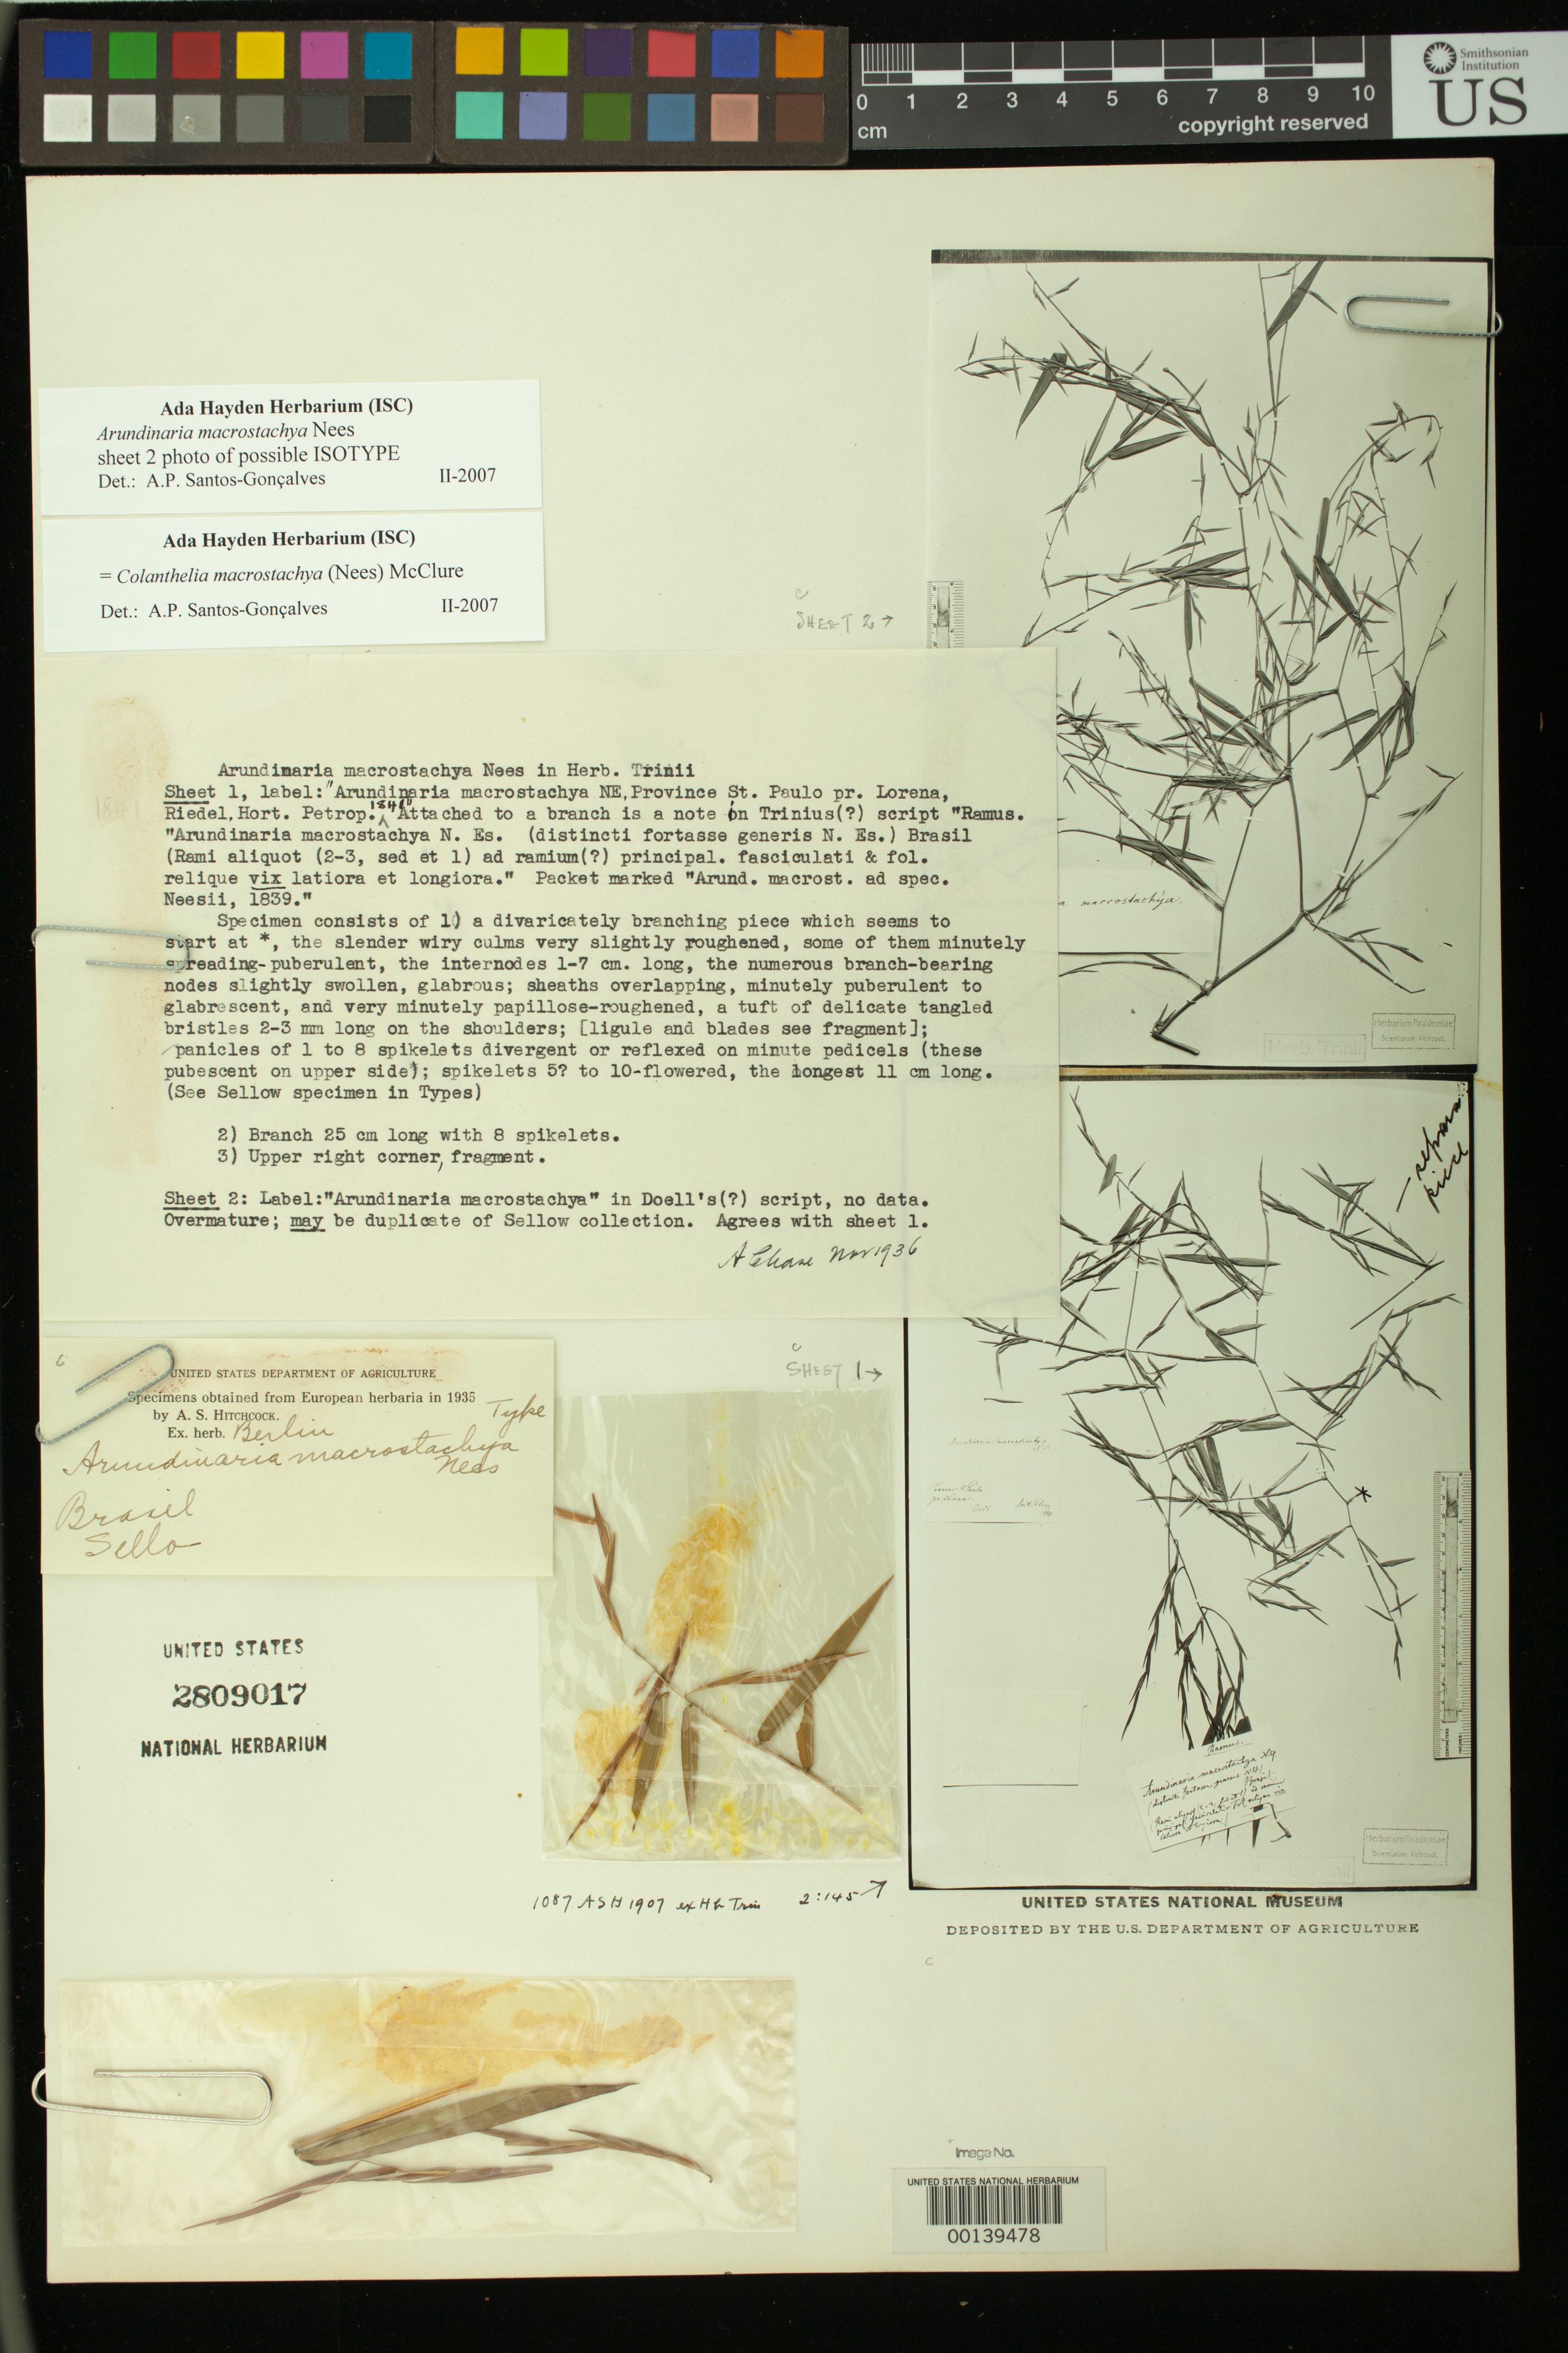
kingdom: Plantae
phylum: Tracheophyta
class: Liliopsida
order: Poales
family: Poaceae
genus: Arundinaria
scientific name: Arundinaria macrostachya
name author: Nees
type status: Possible Type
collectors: F. Sellow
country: Brazil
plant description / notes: Photographs and fragmentary material of type specimens ex herb. Berlin. [materials on sheet have come loose and label/specimen/photo associations are uncertain]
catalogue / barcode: US 2809017